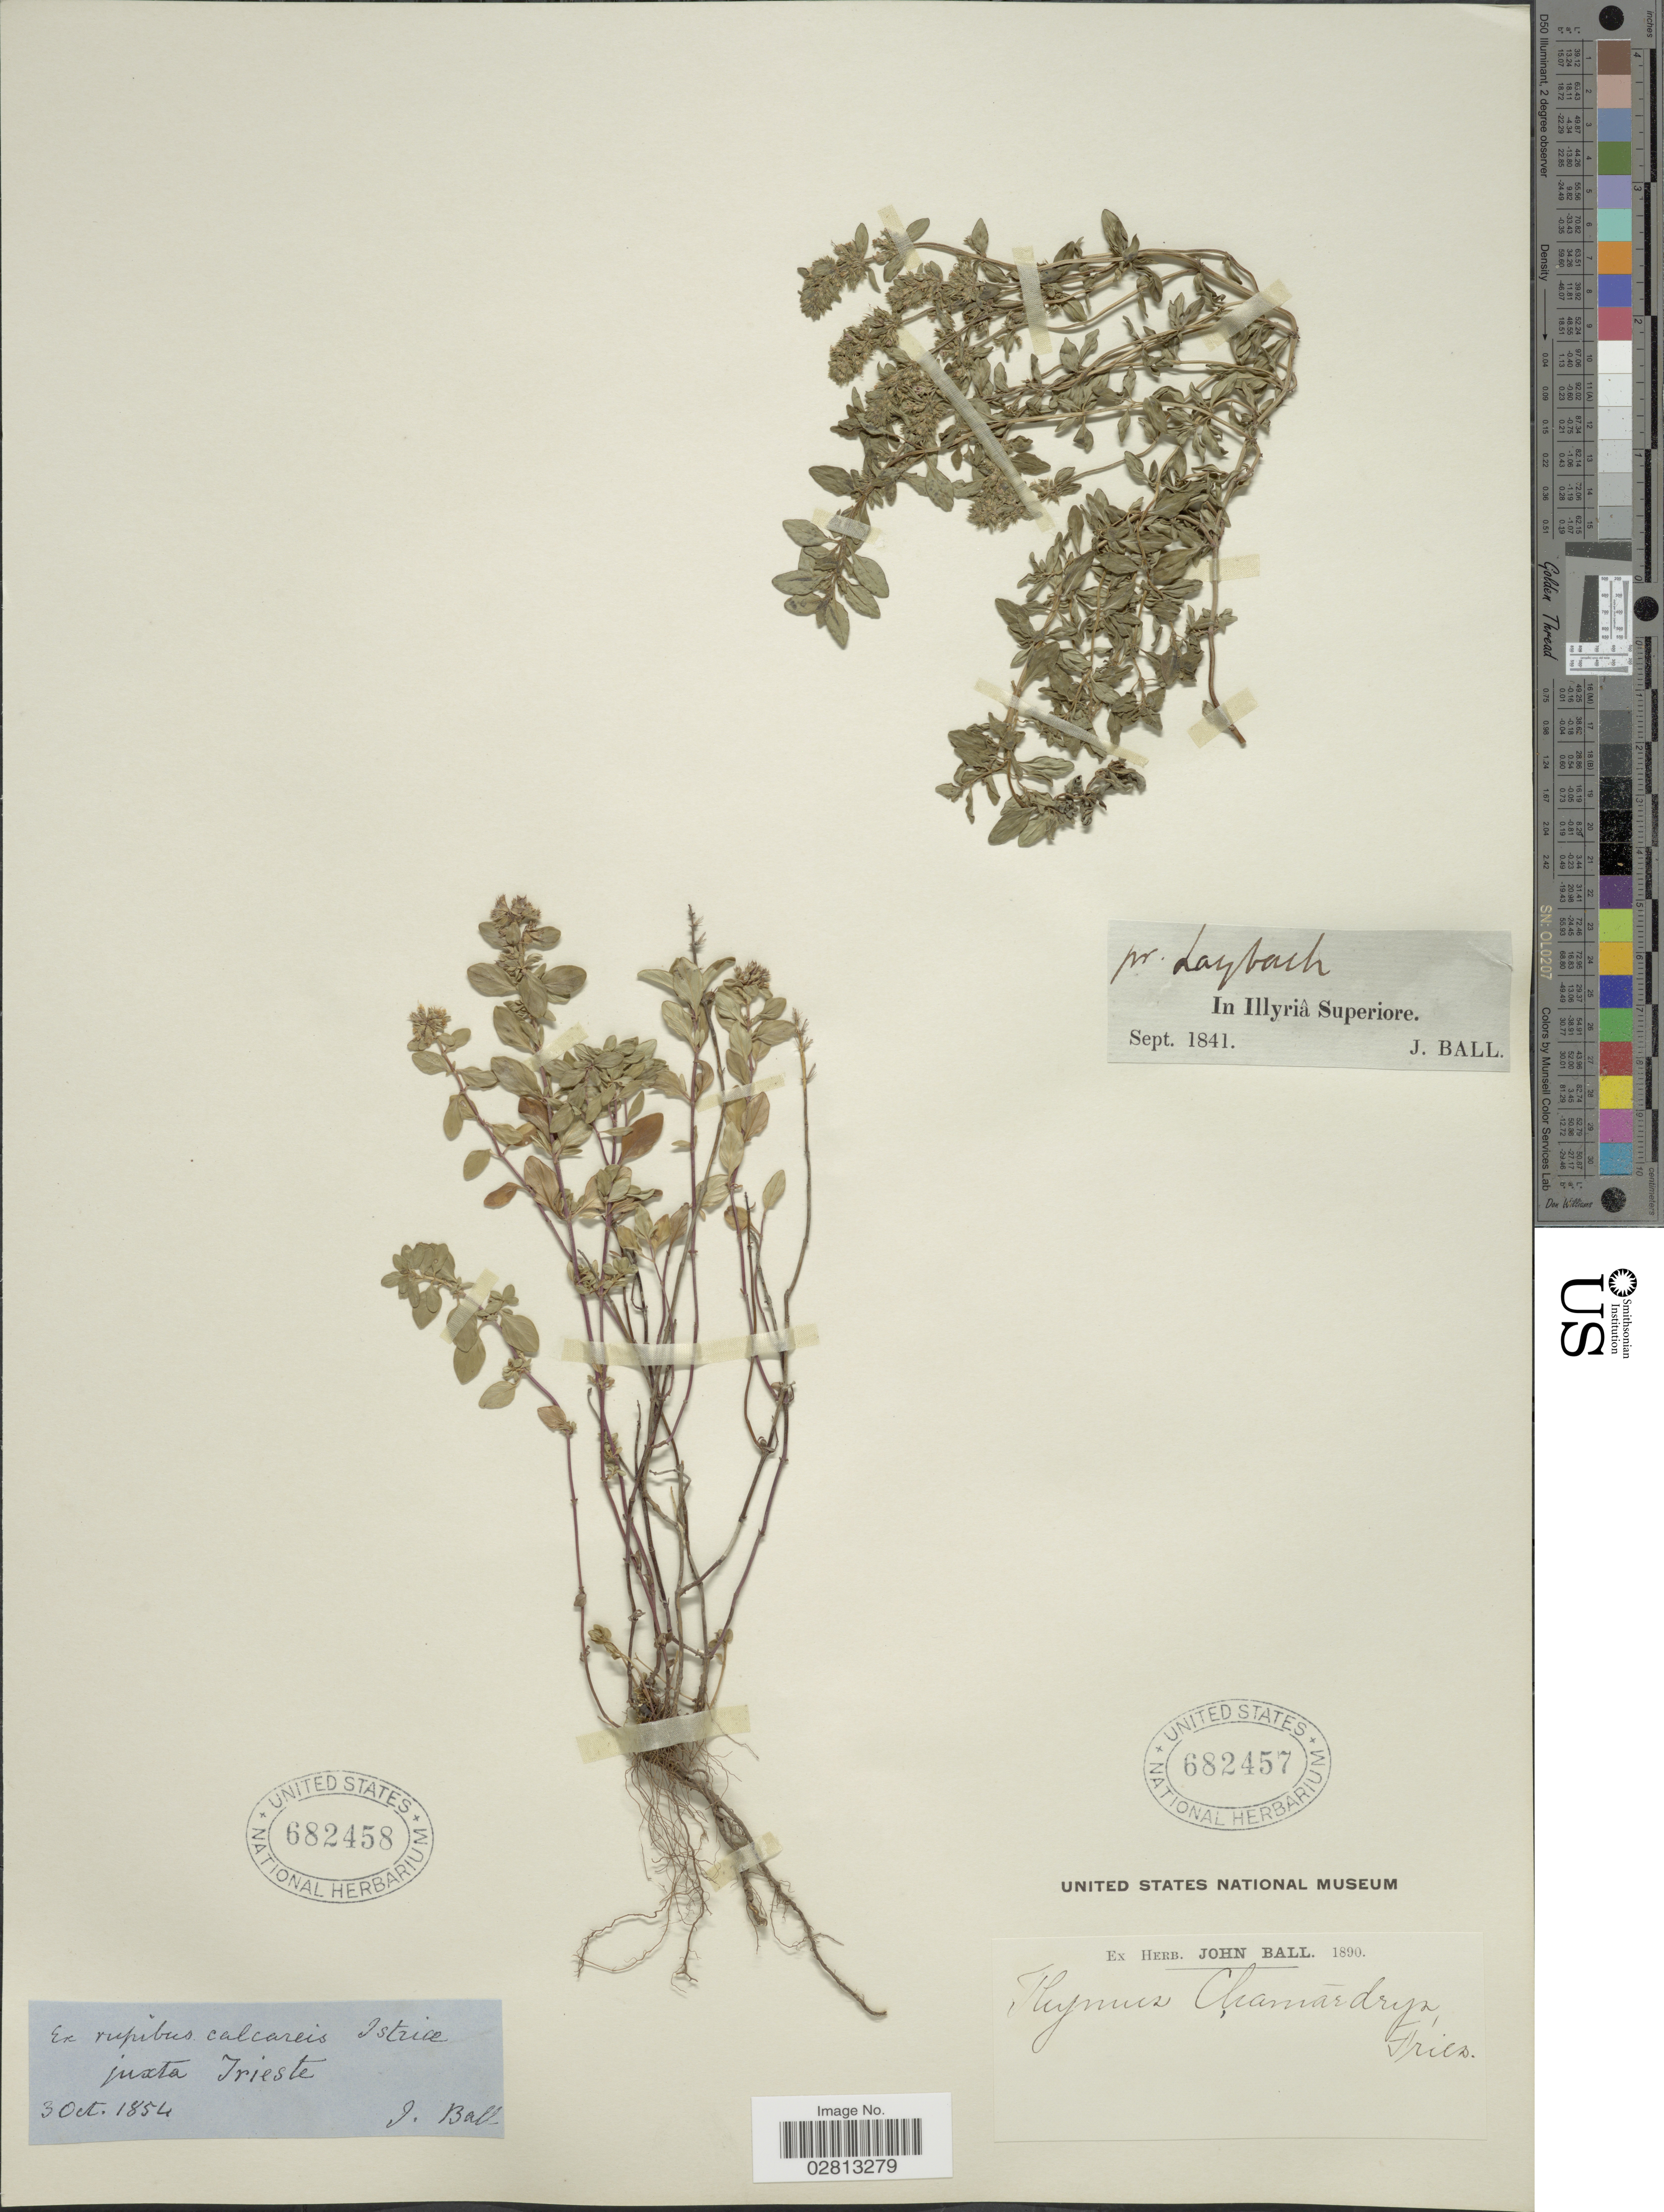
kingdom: Plantae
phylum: Tracheophyta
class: Magnoliopsida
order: Lamiales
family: Lamiaceae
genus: Thymus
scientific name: Thymus chamaedrys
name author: Fr.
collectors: J. Ball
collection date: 1854-10-03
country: Italy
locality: Rupibus calcareis Istriæ Juxta Trieste.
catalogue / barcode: US 682458